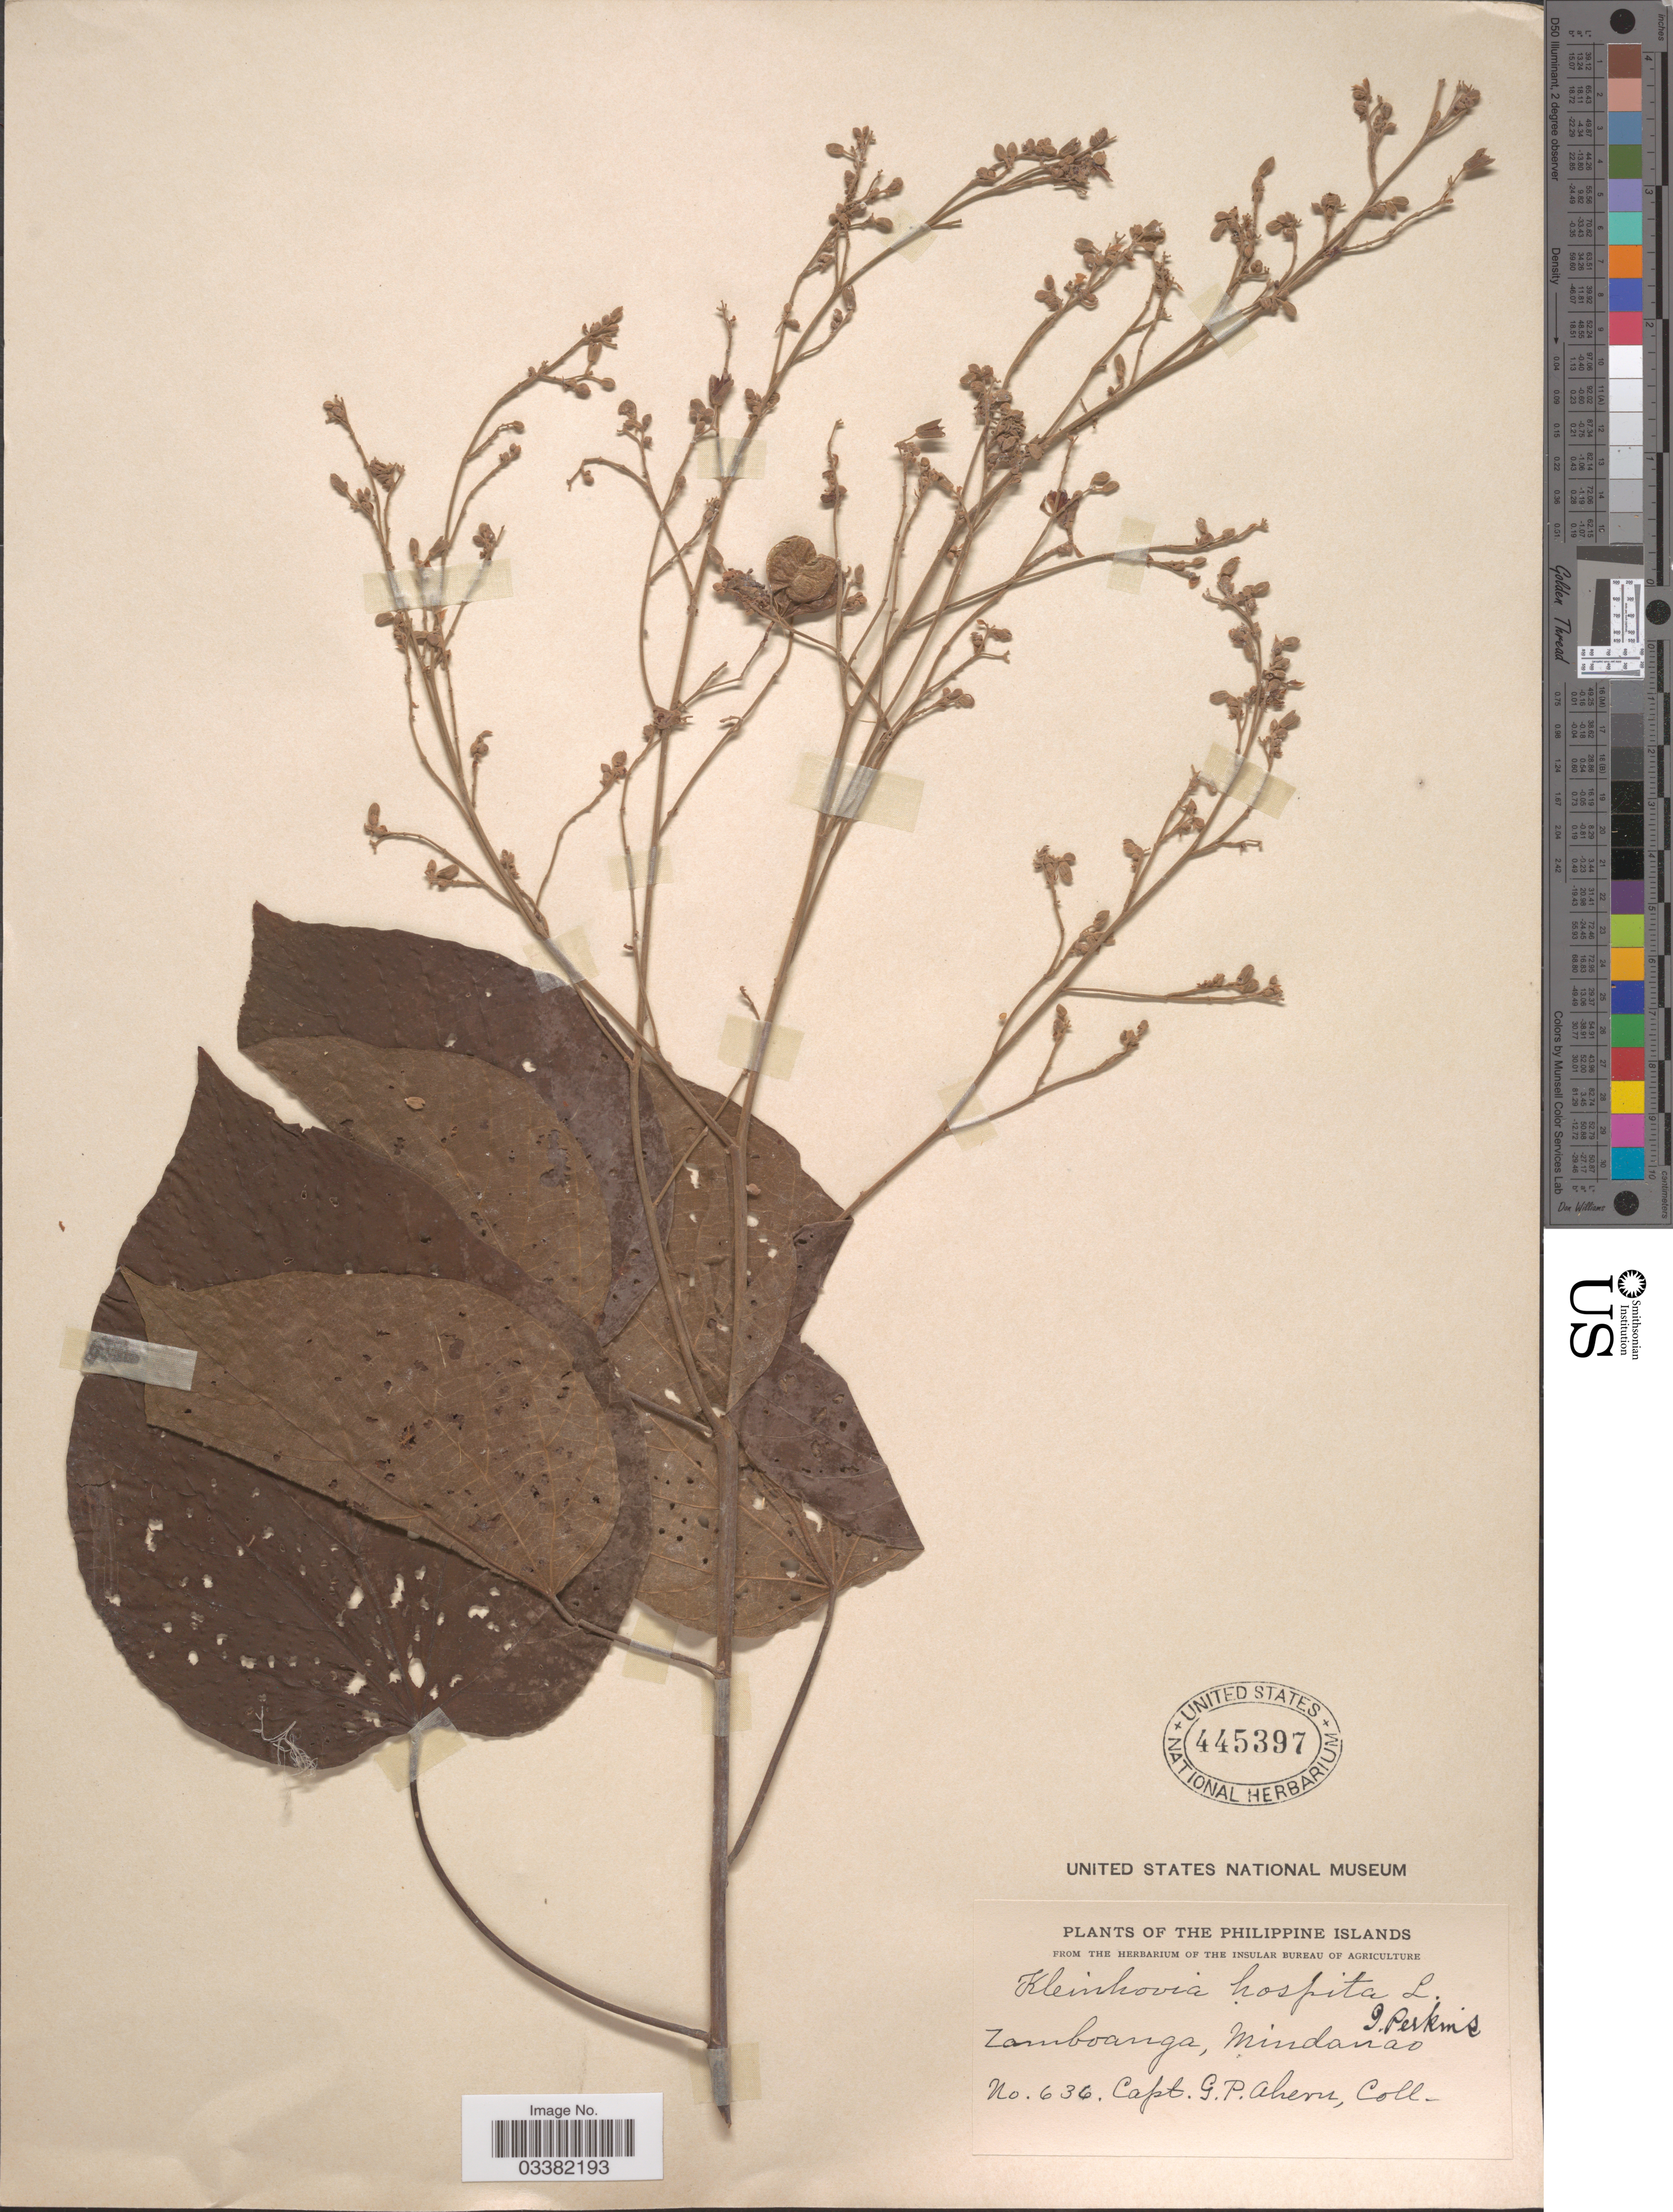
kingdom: Plantae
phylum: Tracheophyta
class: Magnoliopsida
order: Malvales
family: Malvaceae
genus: Kleinhovia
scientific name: Kleinhovia hospita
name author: L.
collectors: G. Ahern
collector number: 636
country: Philippines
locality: Zamboanga, Mindanao.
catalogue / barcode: US 445397